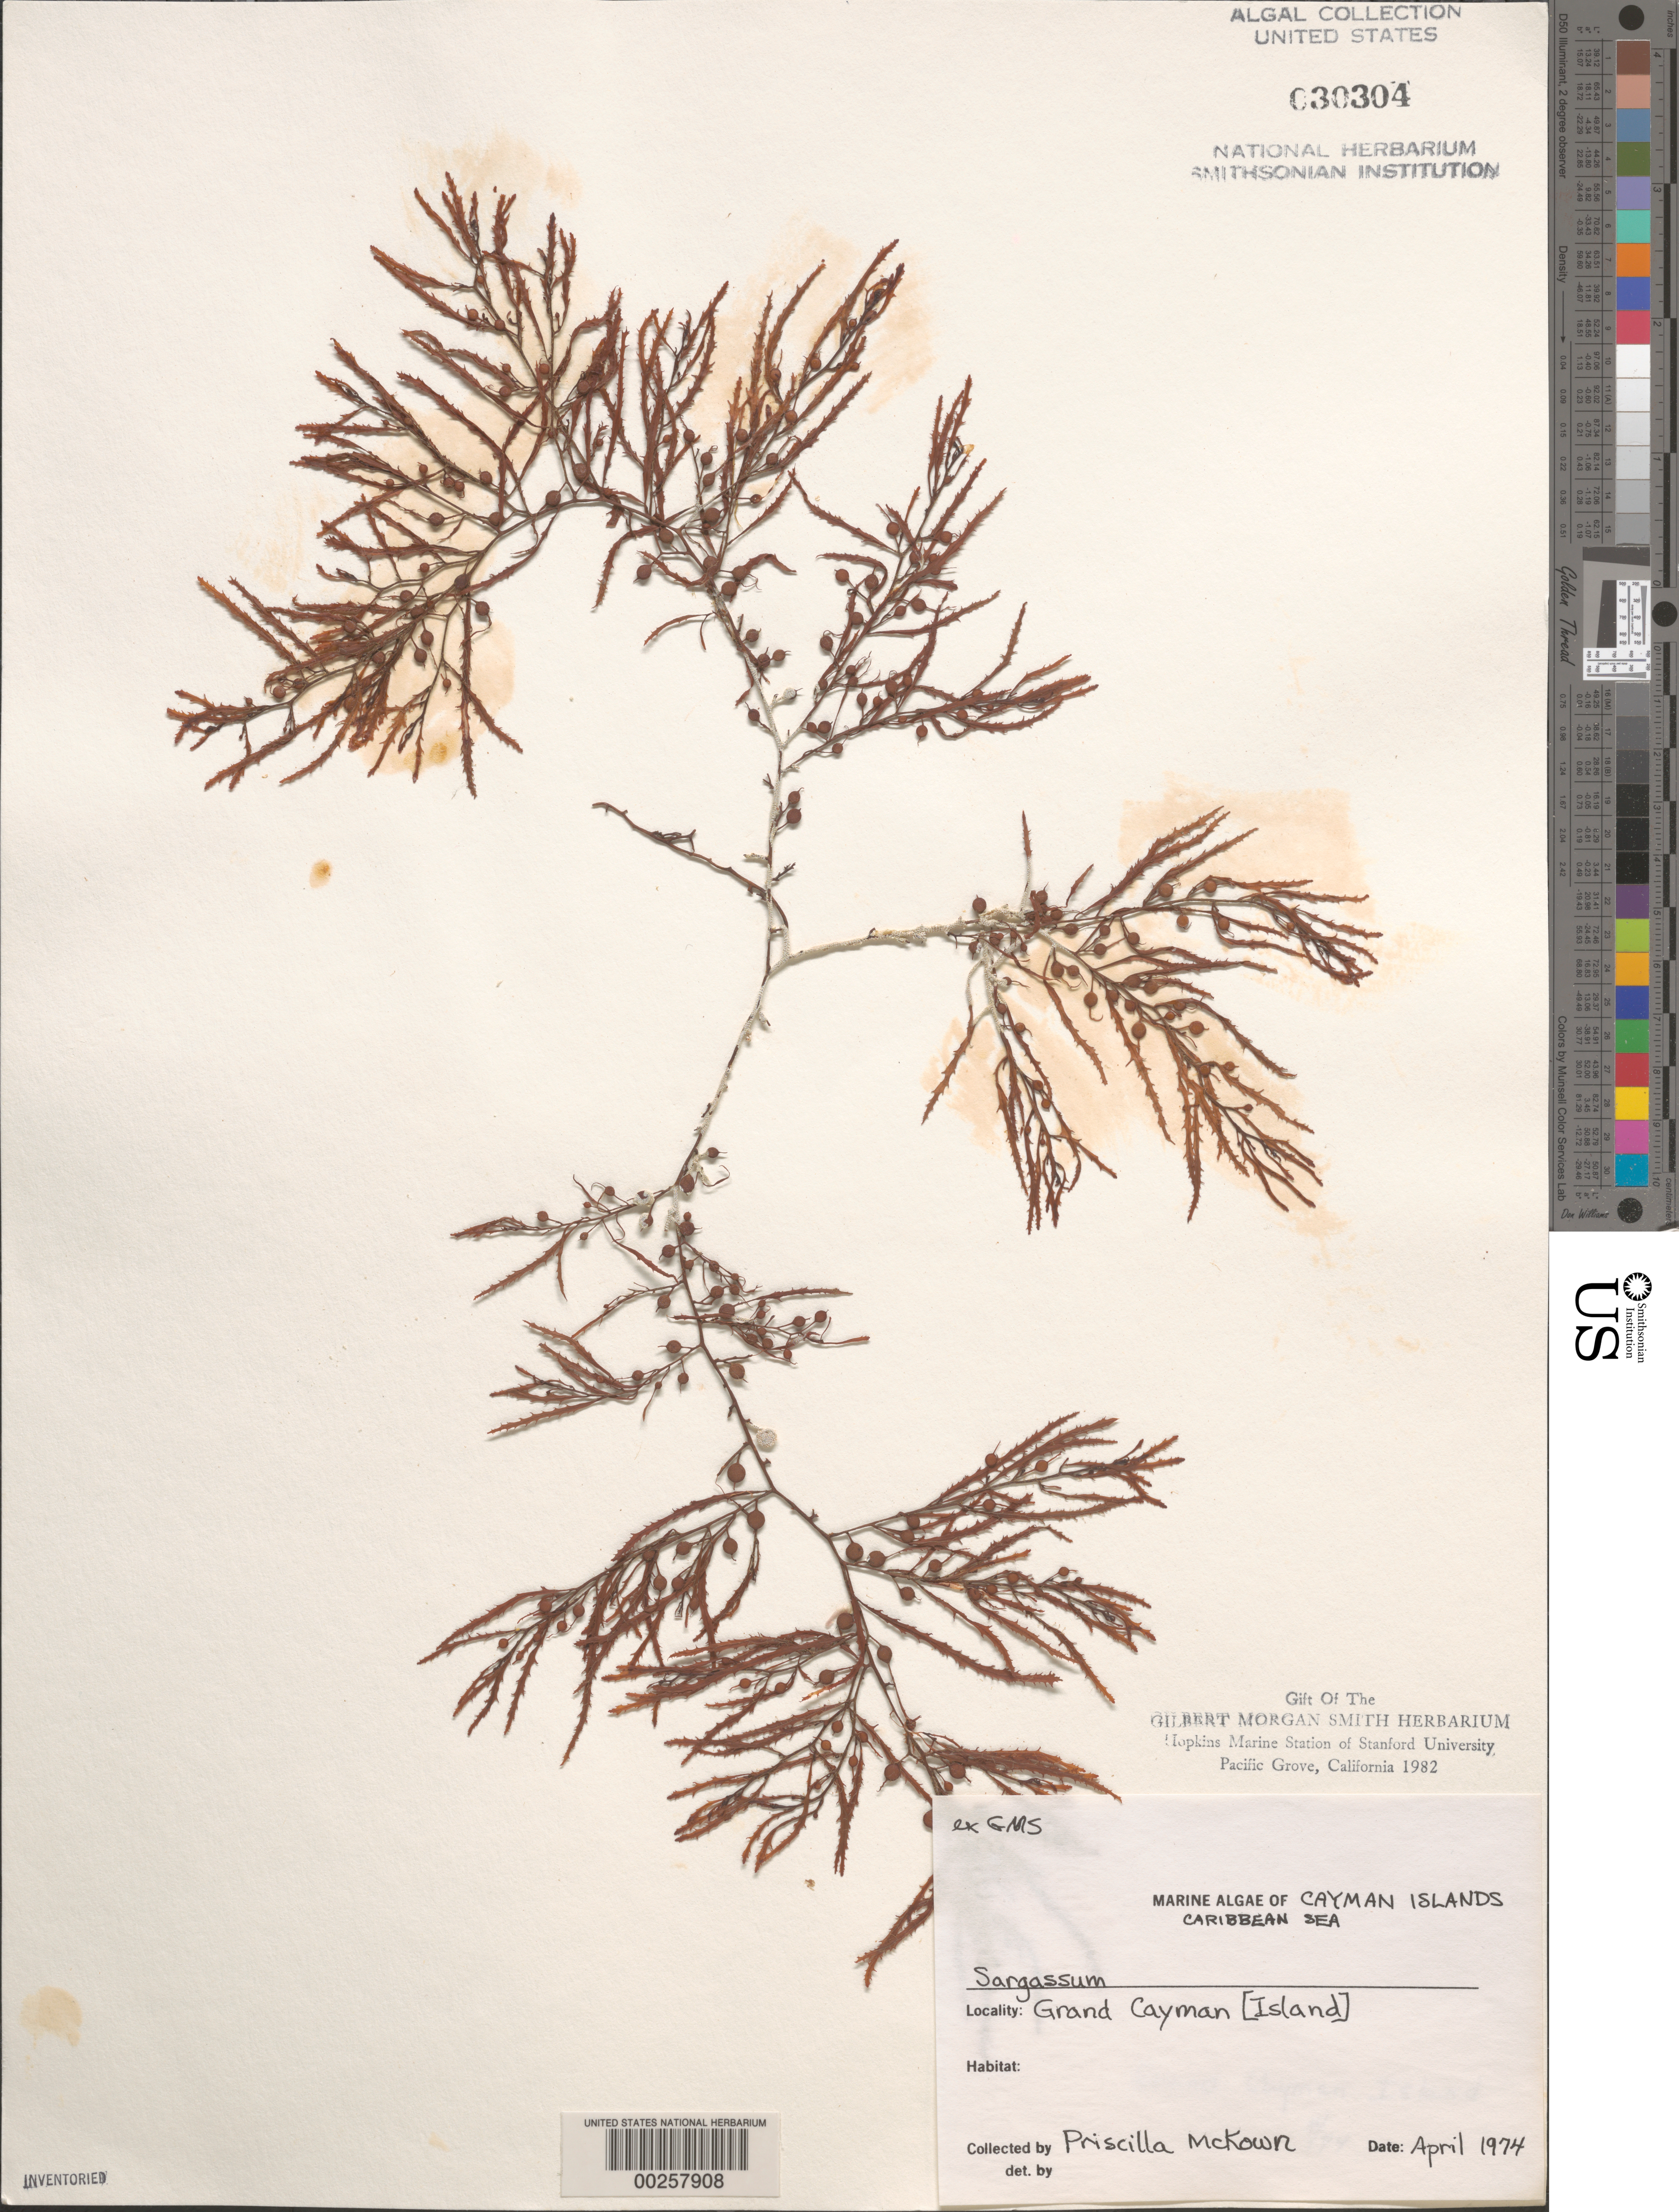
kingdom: Chromista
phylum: Ochrophyta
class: Phaeophyceae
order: Fucales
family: Sargassaceae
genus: Sargassum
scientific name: Sargassum sp.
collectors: P. McKown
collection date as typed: Apr 1974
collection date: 1974-04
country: Cayman Islands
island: Grand Cayman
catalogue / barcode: US 30304